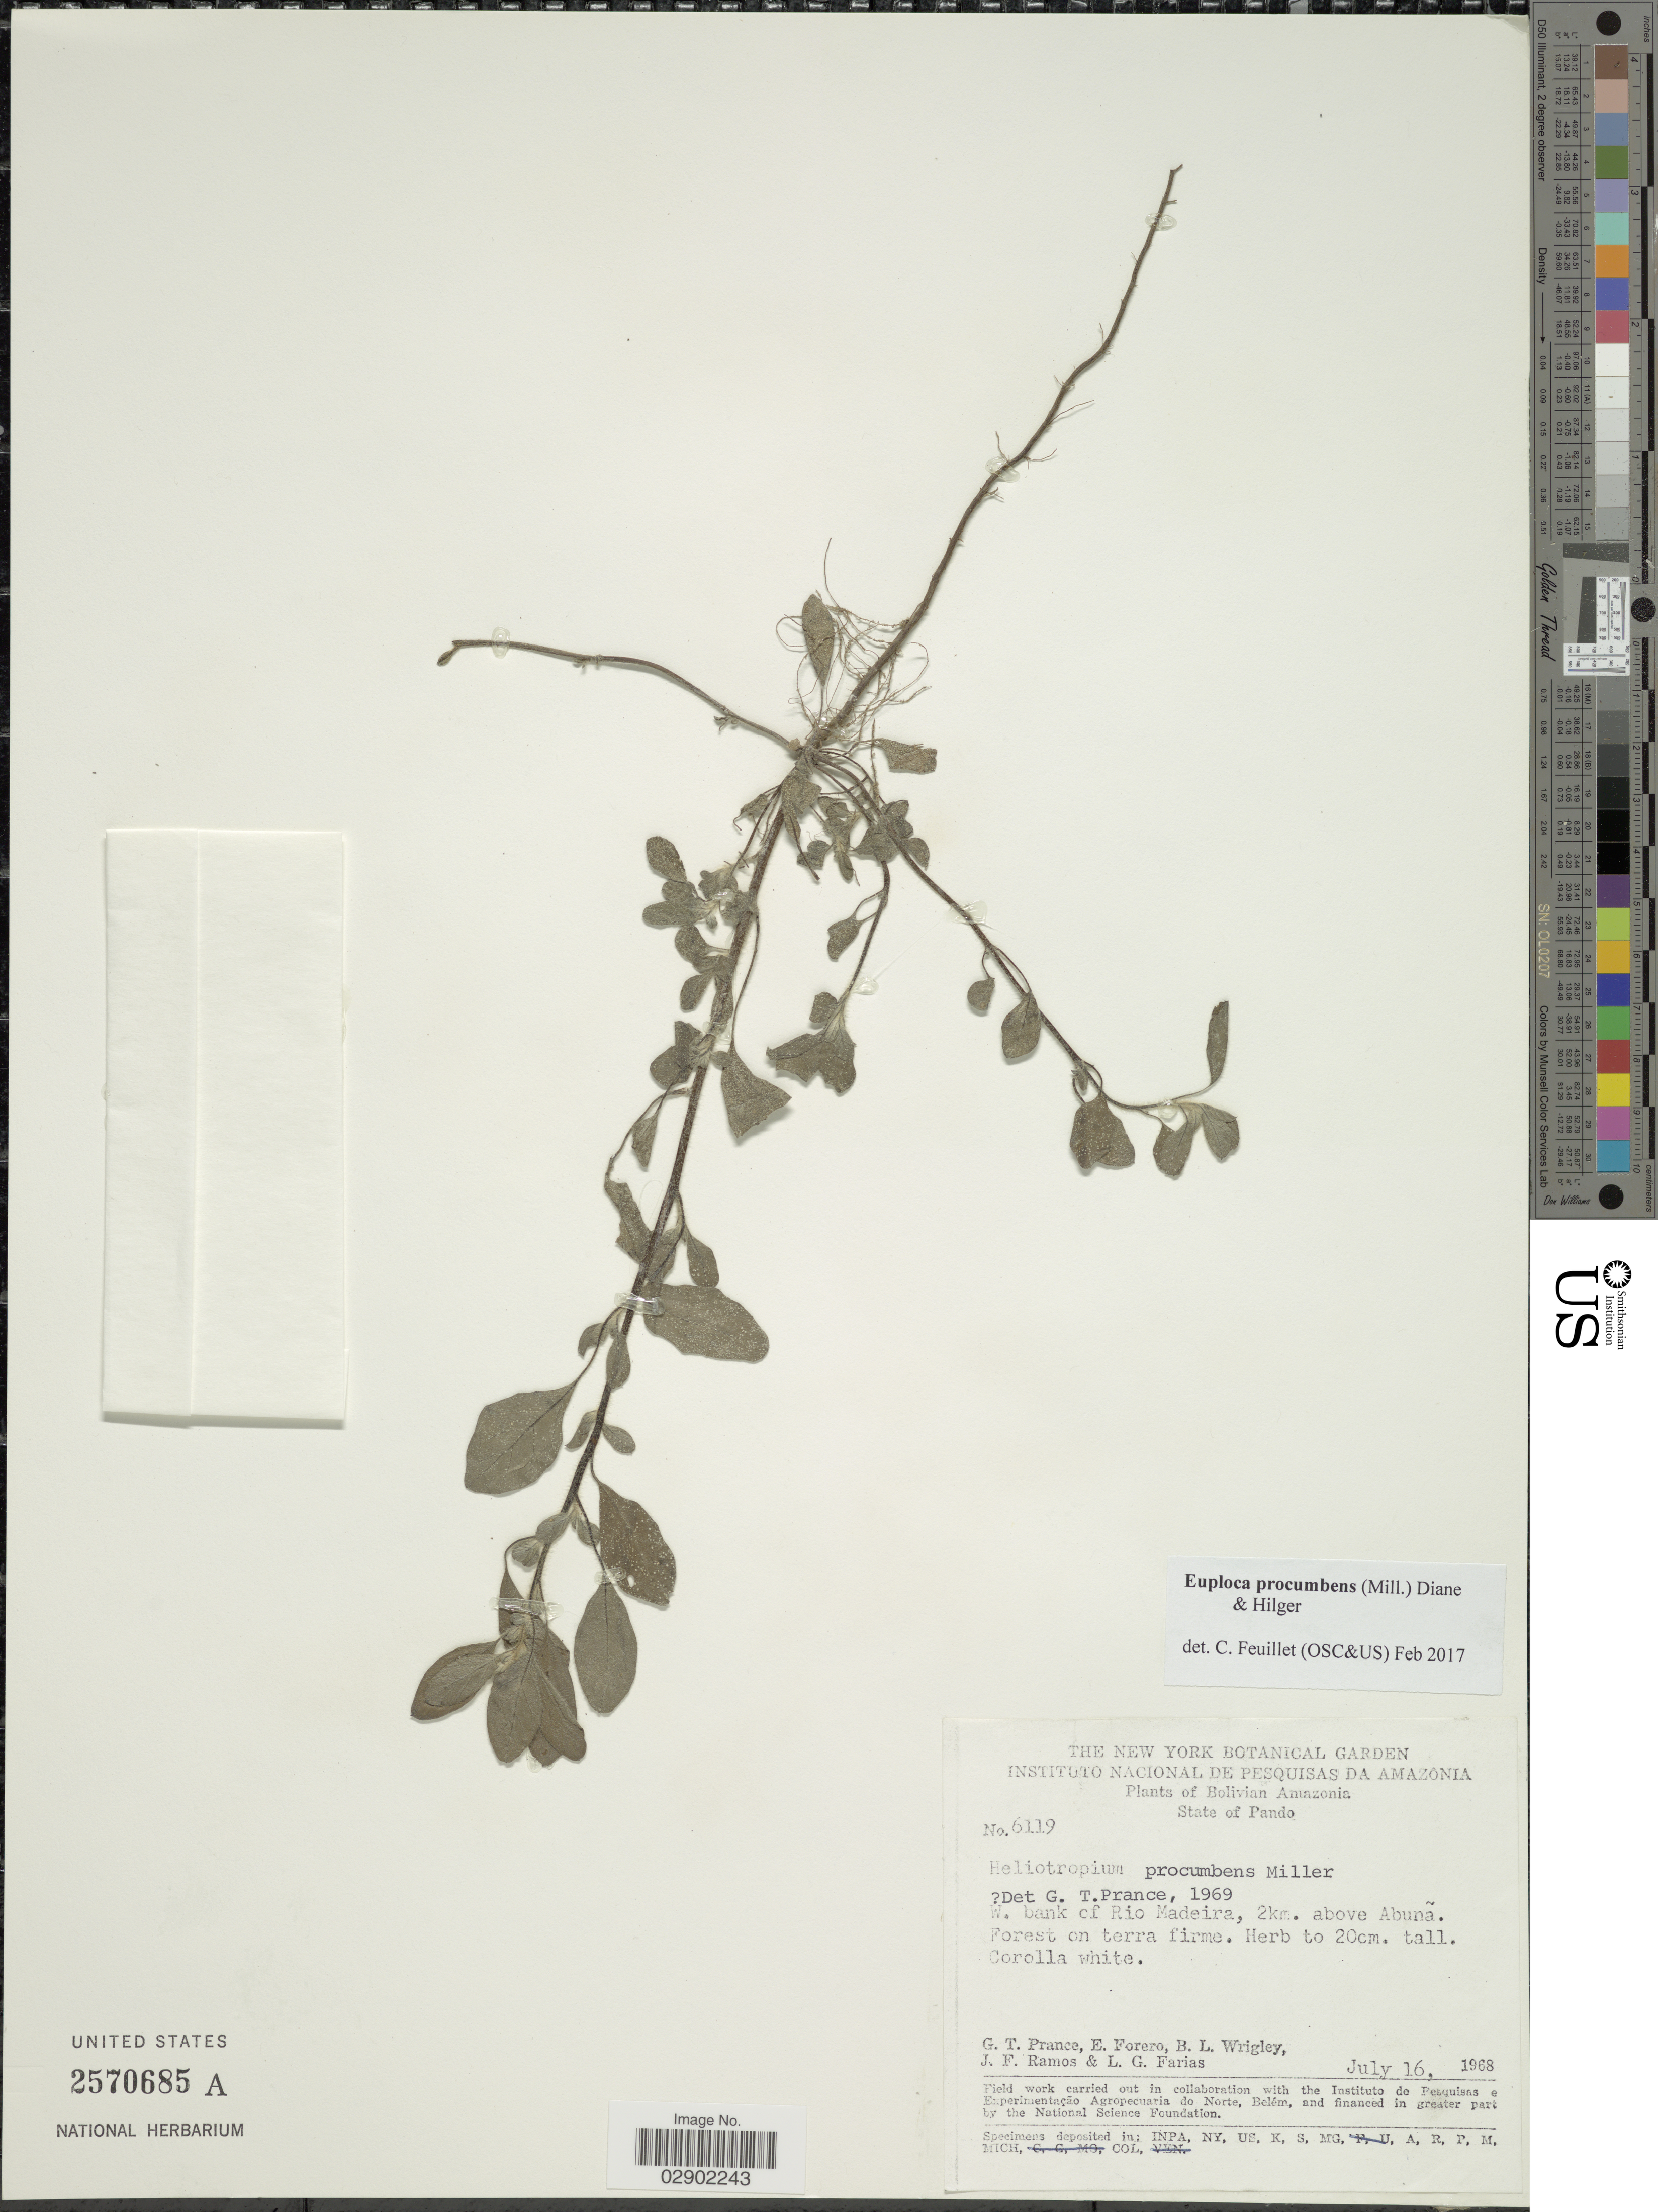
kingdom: Plantae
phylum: Tracheophyta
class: Magnoliopsida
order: Boraginales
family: Heliotropiaceae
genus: Euploca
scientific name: Euploca procumbens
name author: (Mill.) Diane & Hilger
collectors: G. T. Prance, E. Forero, B. L. Wrigley, J. F. Ramos & L. G. Farias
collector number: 6119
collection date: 1968-07-16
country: Bolivia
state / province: Pando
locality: Bolivian Amazonia. W. bank of Rio Madeira, 2km. above Abunã. Forest on terra firme.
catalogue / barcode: US 2570685A